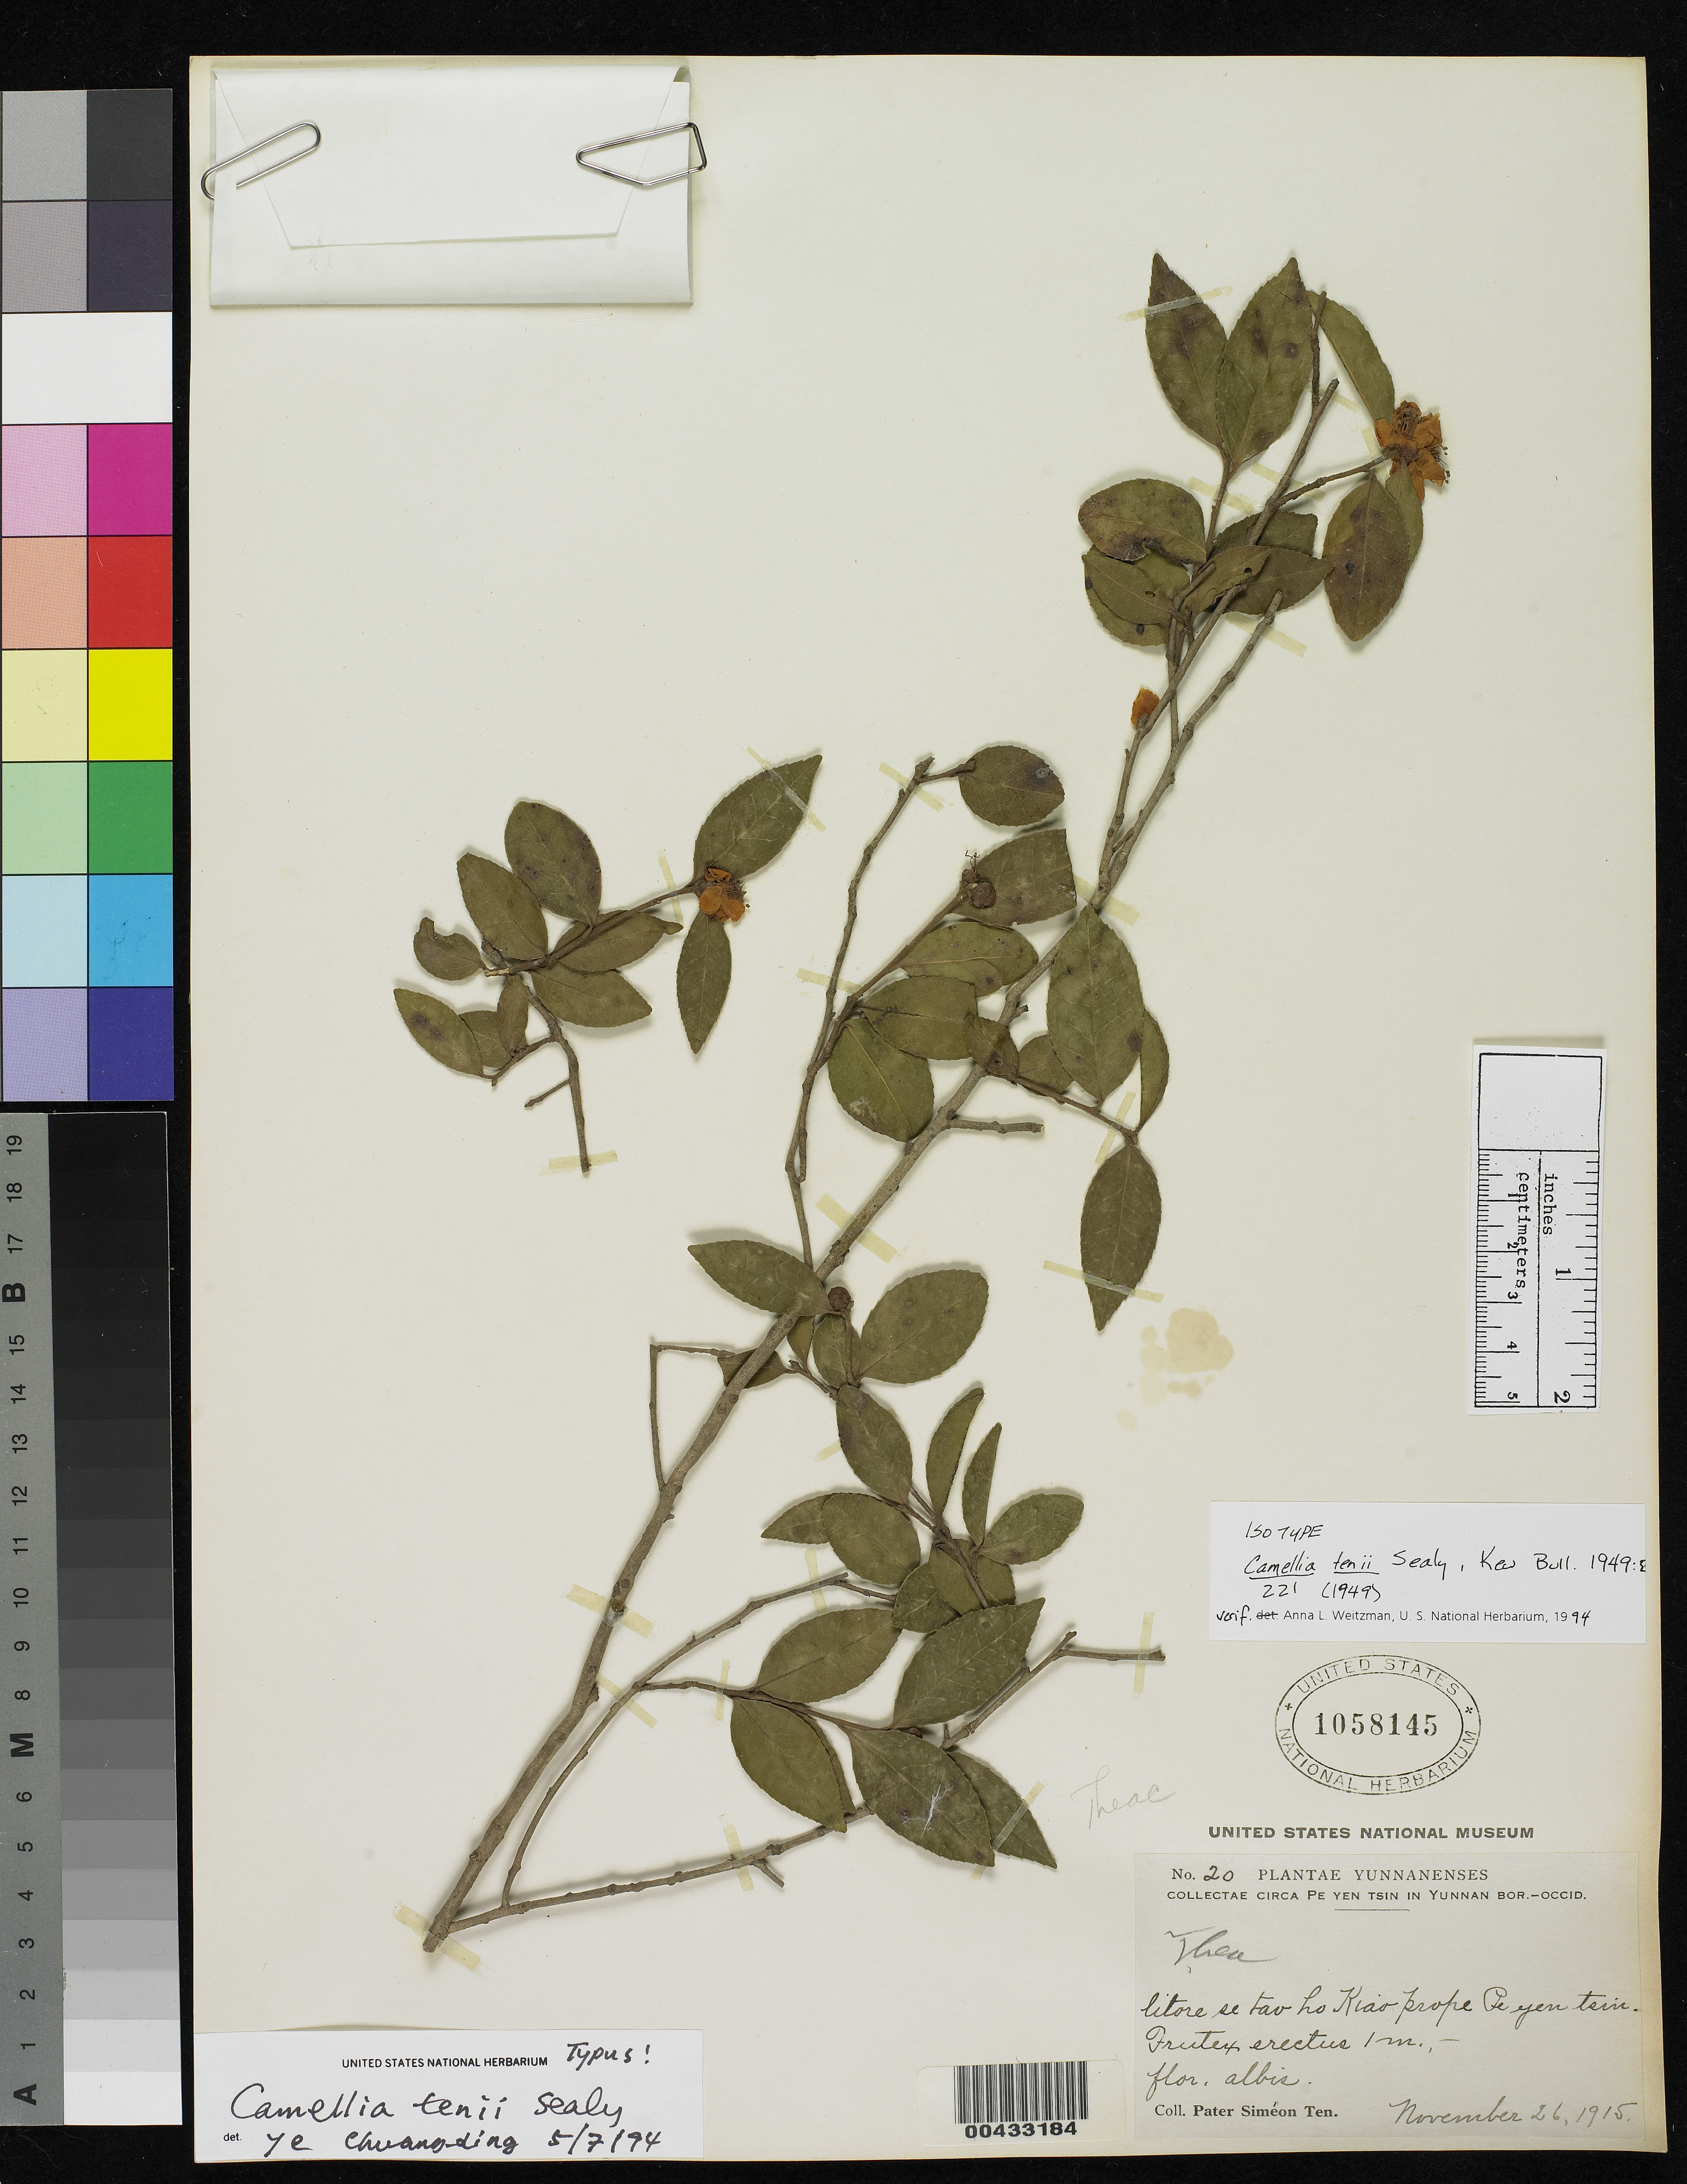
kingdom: Plantae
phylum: Tracheophyta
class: Magnoliopsida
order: Ericales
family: Theaceae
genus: Camellia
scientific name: Camellia tenii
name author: Sealy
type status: Isotype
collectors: P. S. Ten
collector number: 20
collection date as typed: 26 Nov 1915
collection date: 1915-11-26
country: China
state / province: Yunnan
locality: Litore SE Tao lo Kiao prope Peyen Tsui, circa pe Yen Tsin in Yunnanbor.-occid.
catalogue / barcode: US 1058145